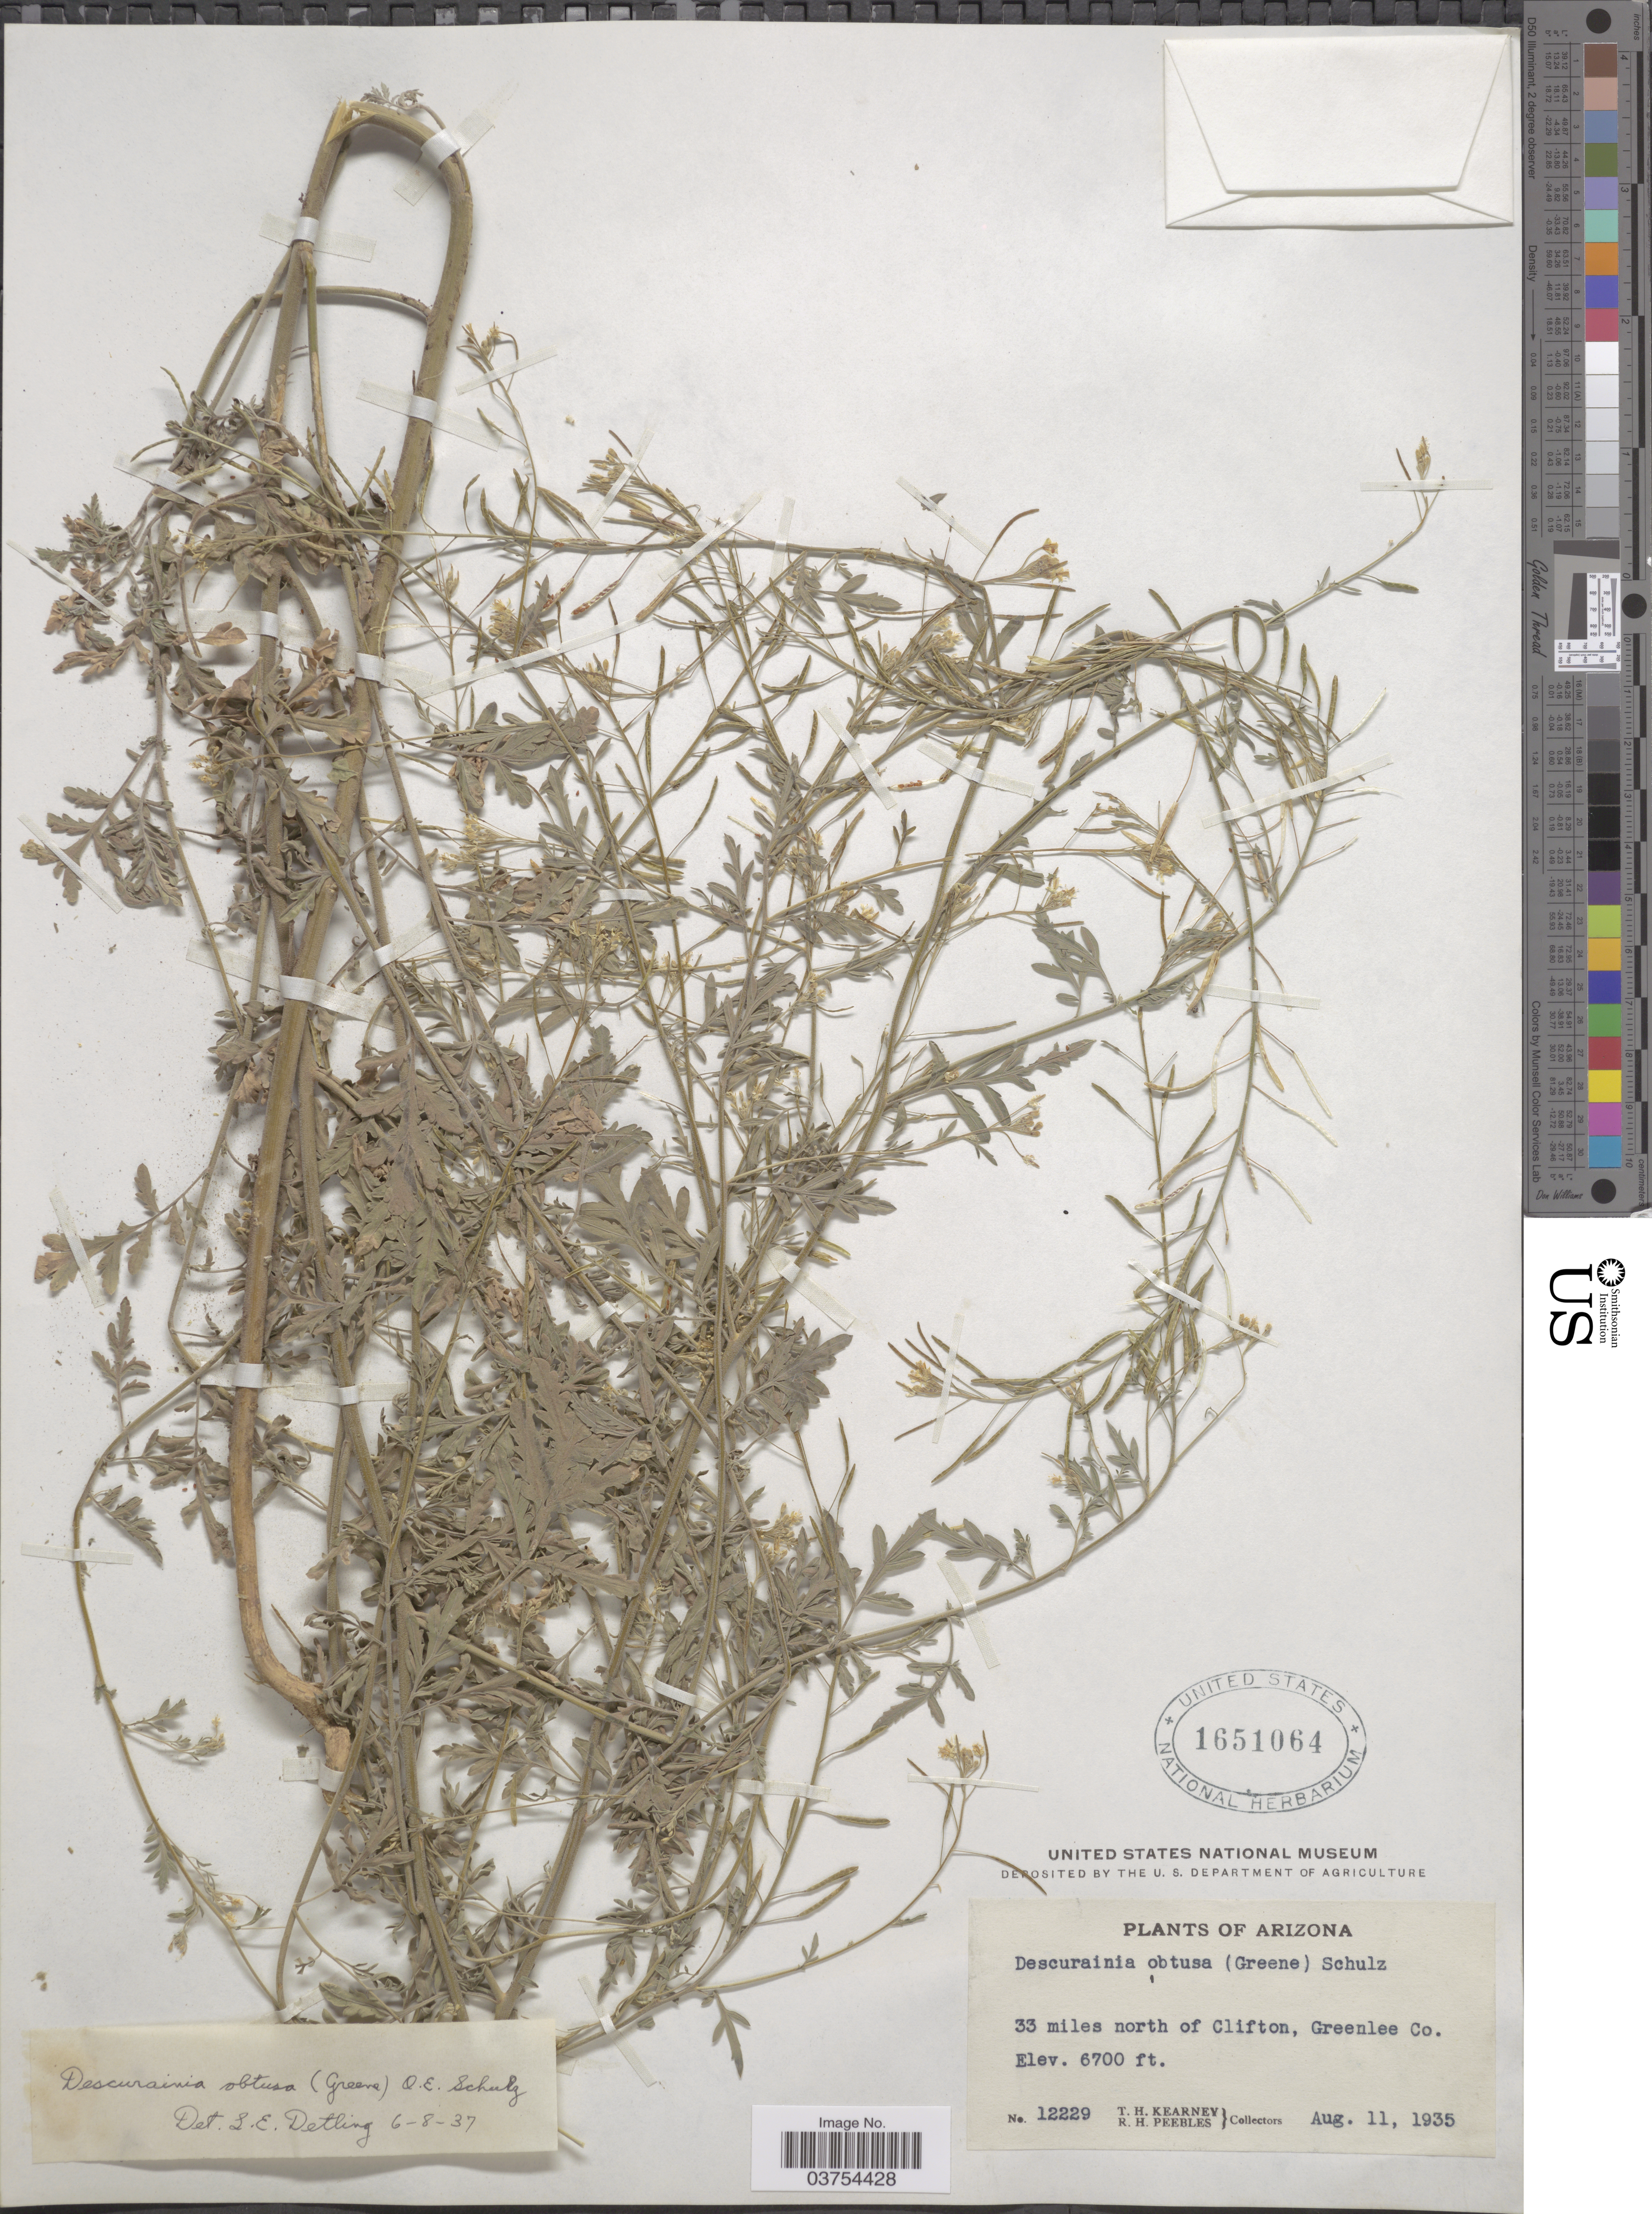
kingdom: Plantae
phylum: Tracheophyta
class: Magnoliopsida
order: Brassicales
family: Brassicaceae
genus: Descurainia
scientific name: Descurainia obtusa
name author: (Greene & C.A. Mey.) O.E. Schulz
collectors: T. H. Kearney & R. H. Peebles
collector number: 12229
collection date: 1935-08-11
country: United States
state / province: Arizona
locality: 33 miles north of Clifton, Greenlee Co.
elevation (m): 2042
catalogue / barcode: US 1651064